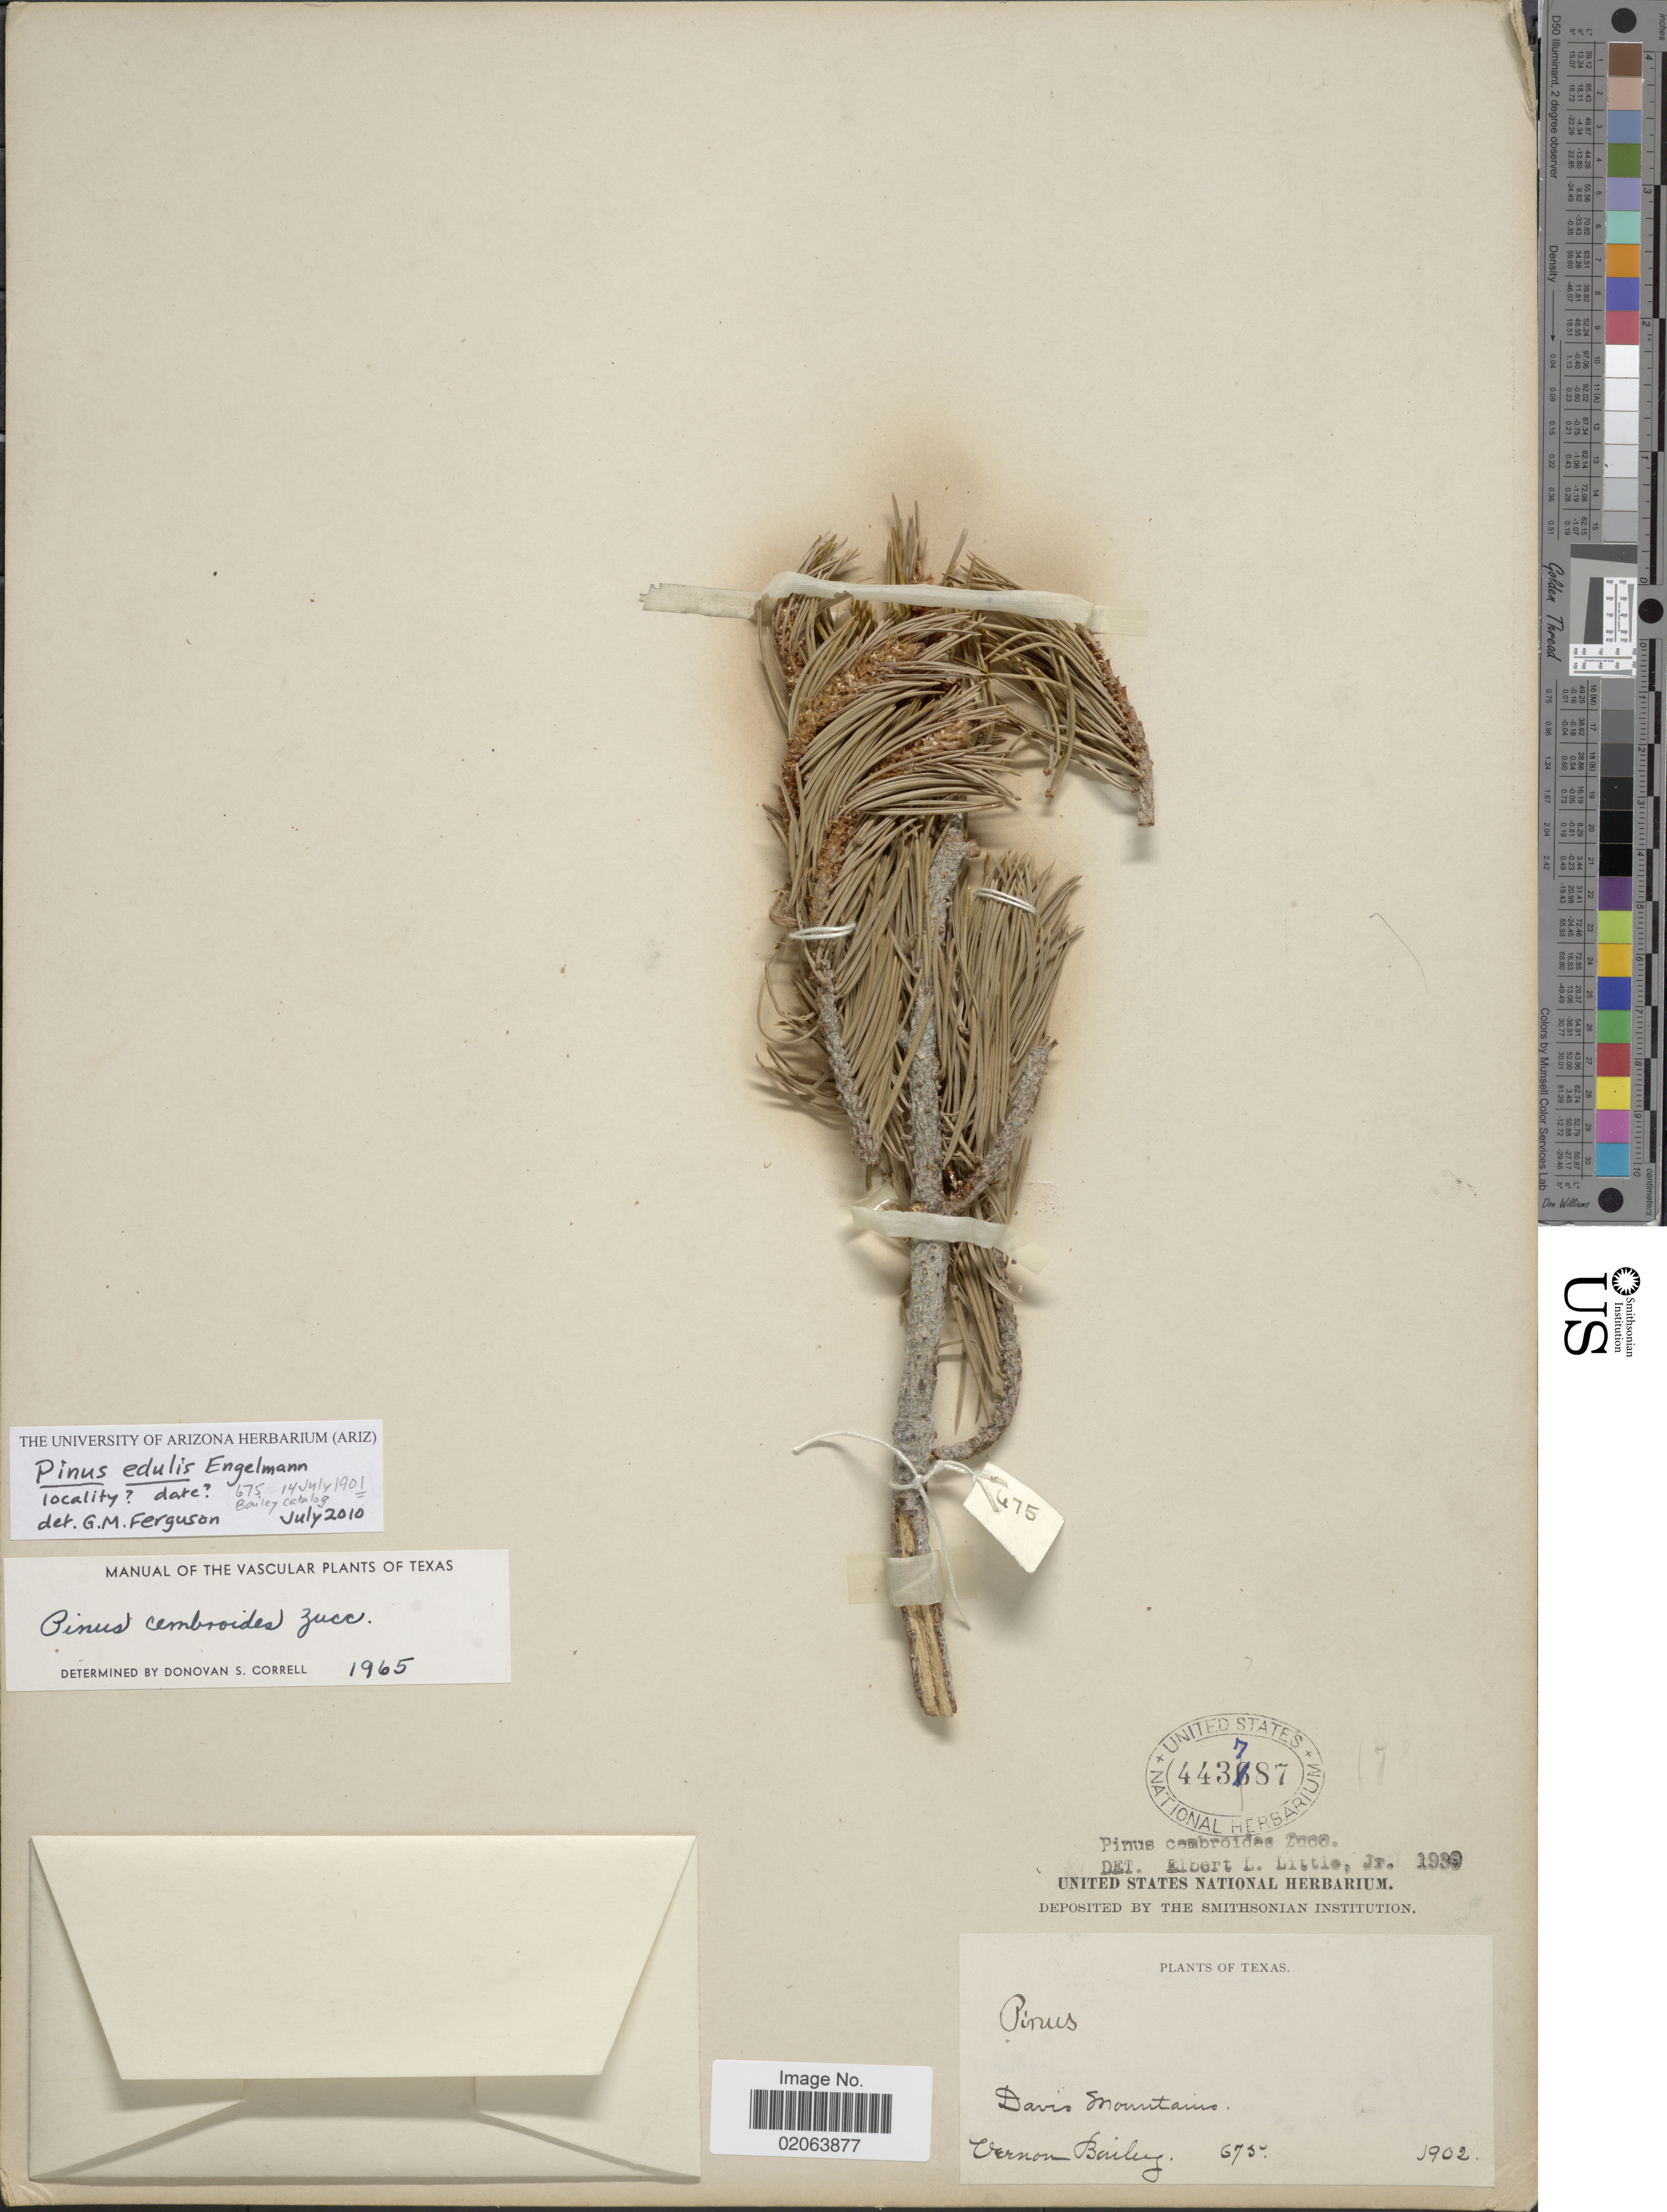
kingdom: Plantae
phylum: Tracheophyta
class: Pinopsida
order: Pinales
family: Pinaceae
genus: Pinus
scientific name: Pinus edulis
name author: Engelm.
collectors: V. O. Bailey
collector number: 675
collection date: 1902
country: United States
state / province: Texas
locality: Davis Mountains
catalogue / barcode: US 443787